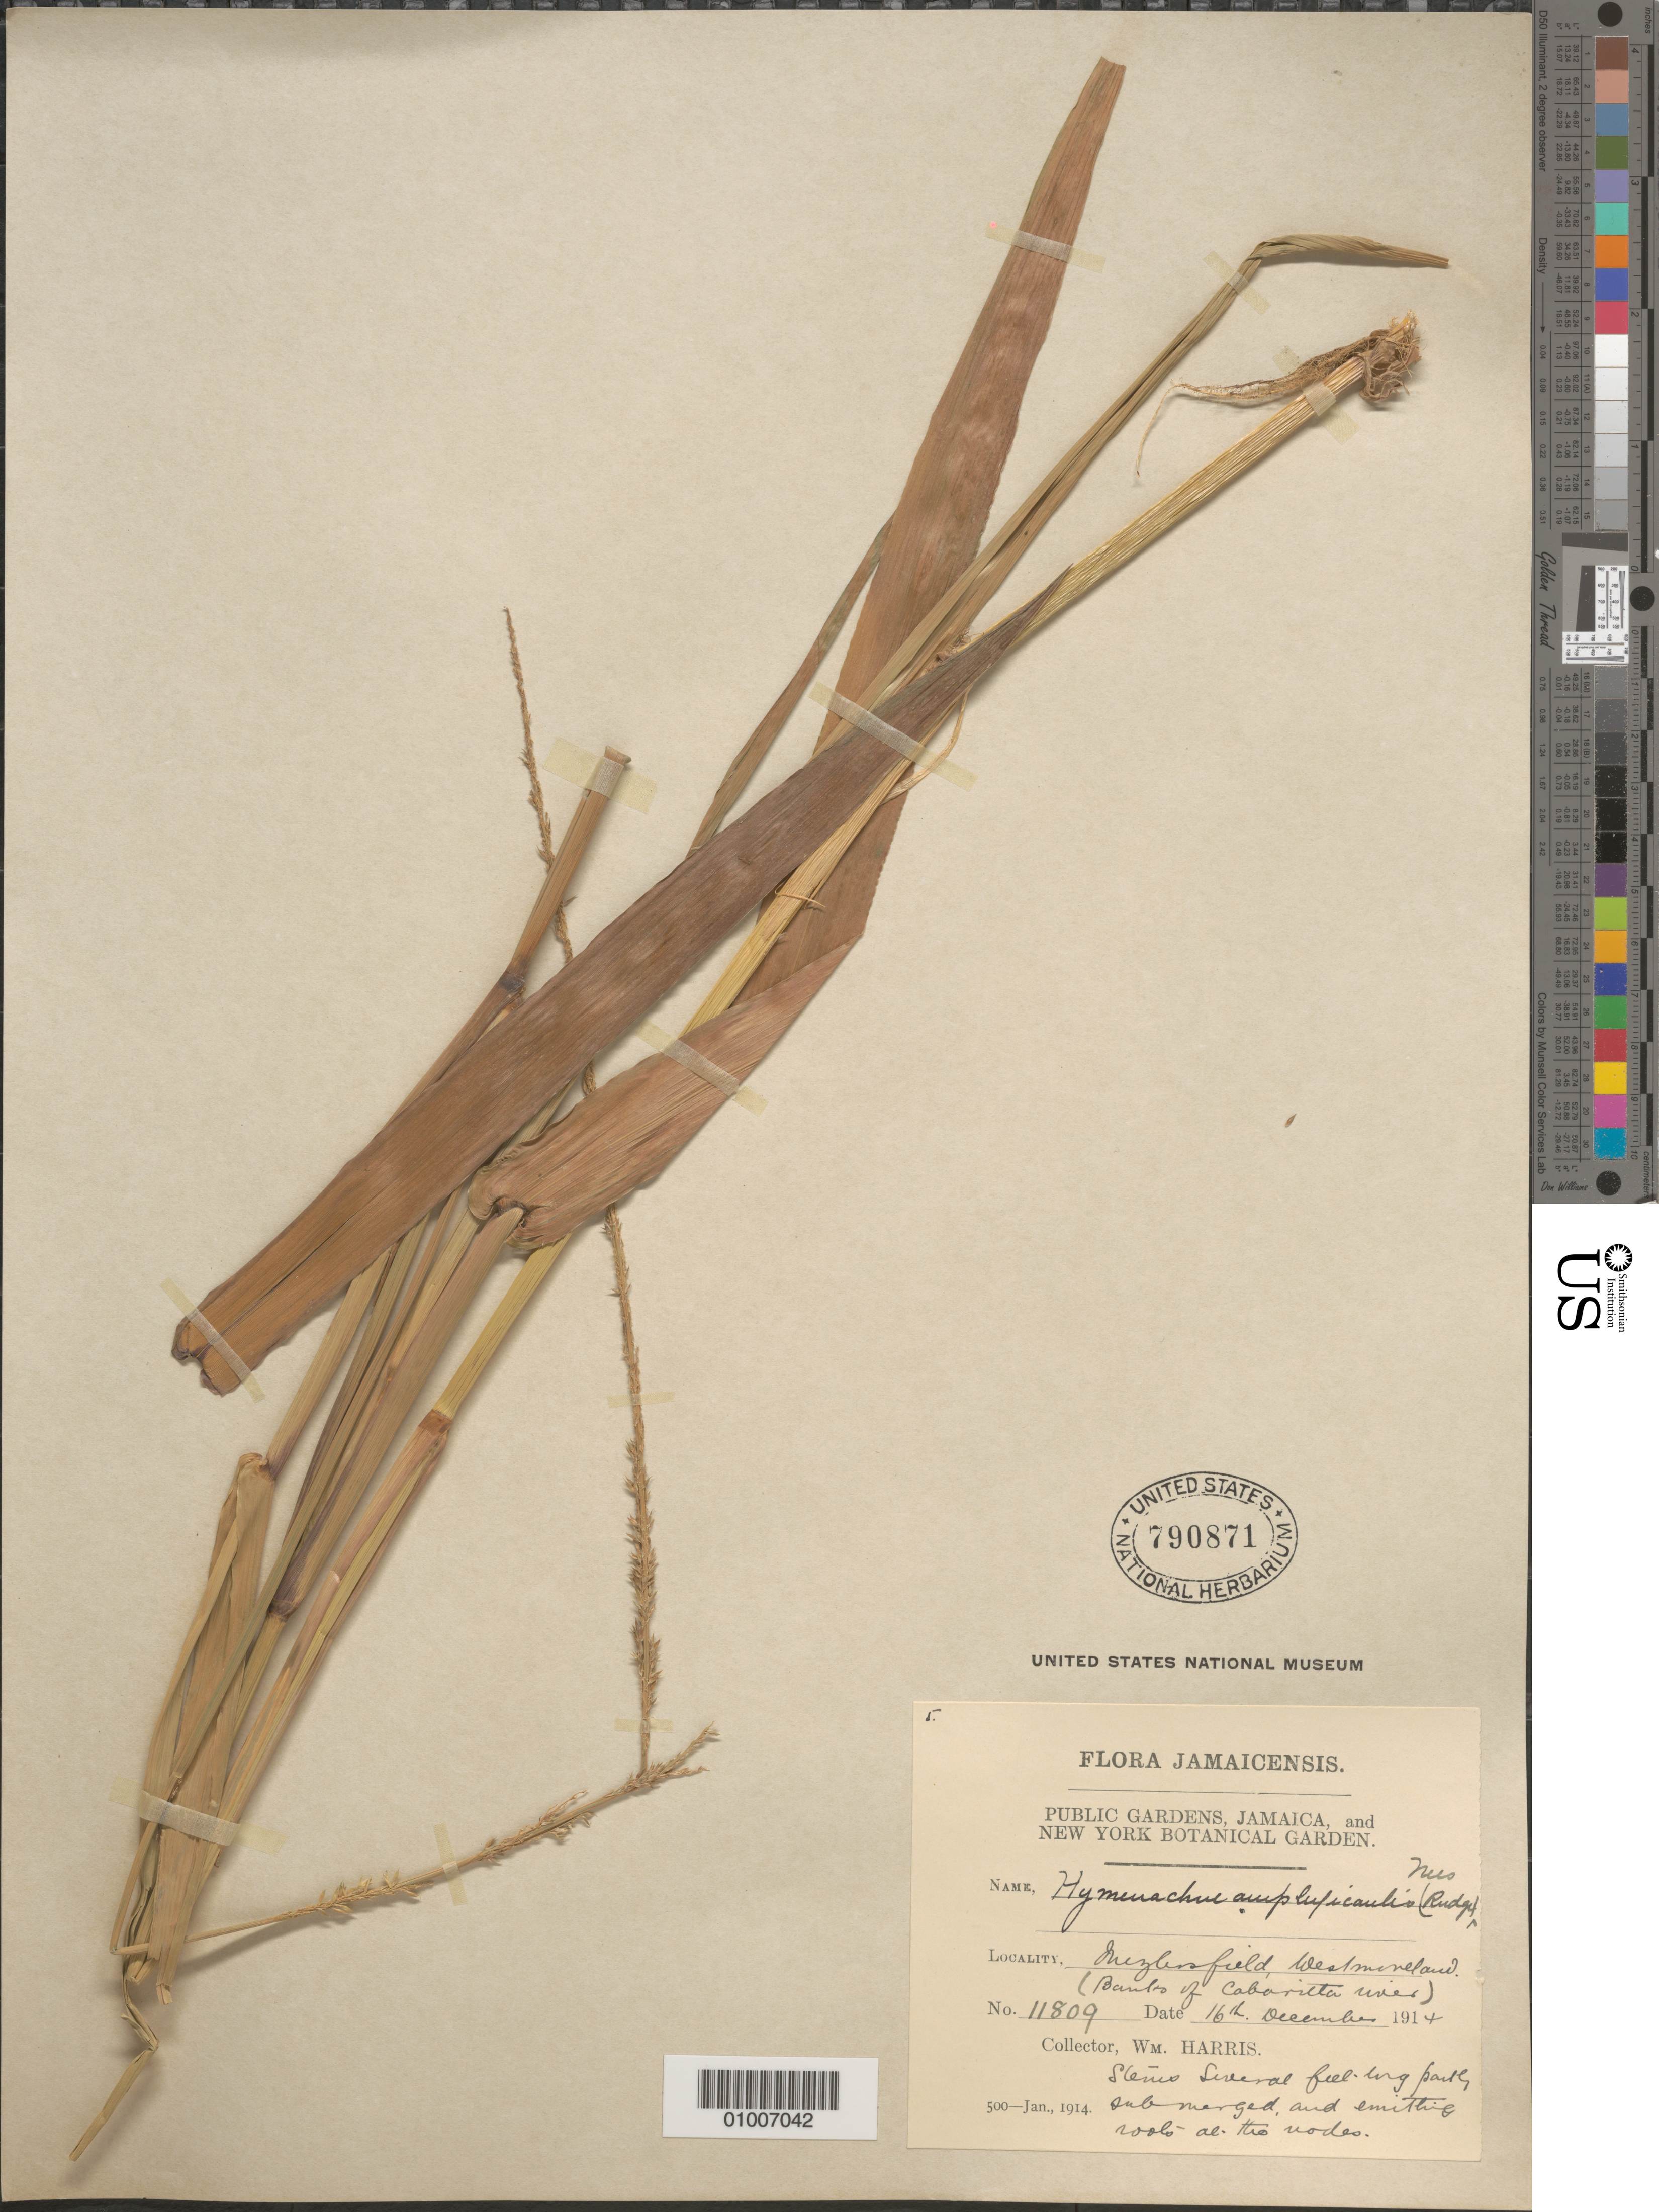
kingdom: Plantae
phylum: Tracheophyta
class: Liliopsida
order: Poales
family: Poaceae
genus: Hymenachne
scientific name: Hymenachne amplexicaulis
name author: (Rudge) Nees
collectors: W. Harris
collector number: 11809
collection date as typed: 16 Dec 1914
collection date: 1914-12-16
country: Jamaica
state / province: Westmoreland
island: Jamaica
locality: Extra information undecipherable.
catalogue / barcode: US 790871